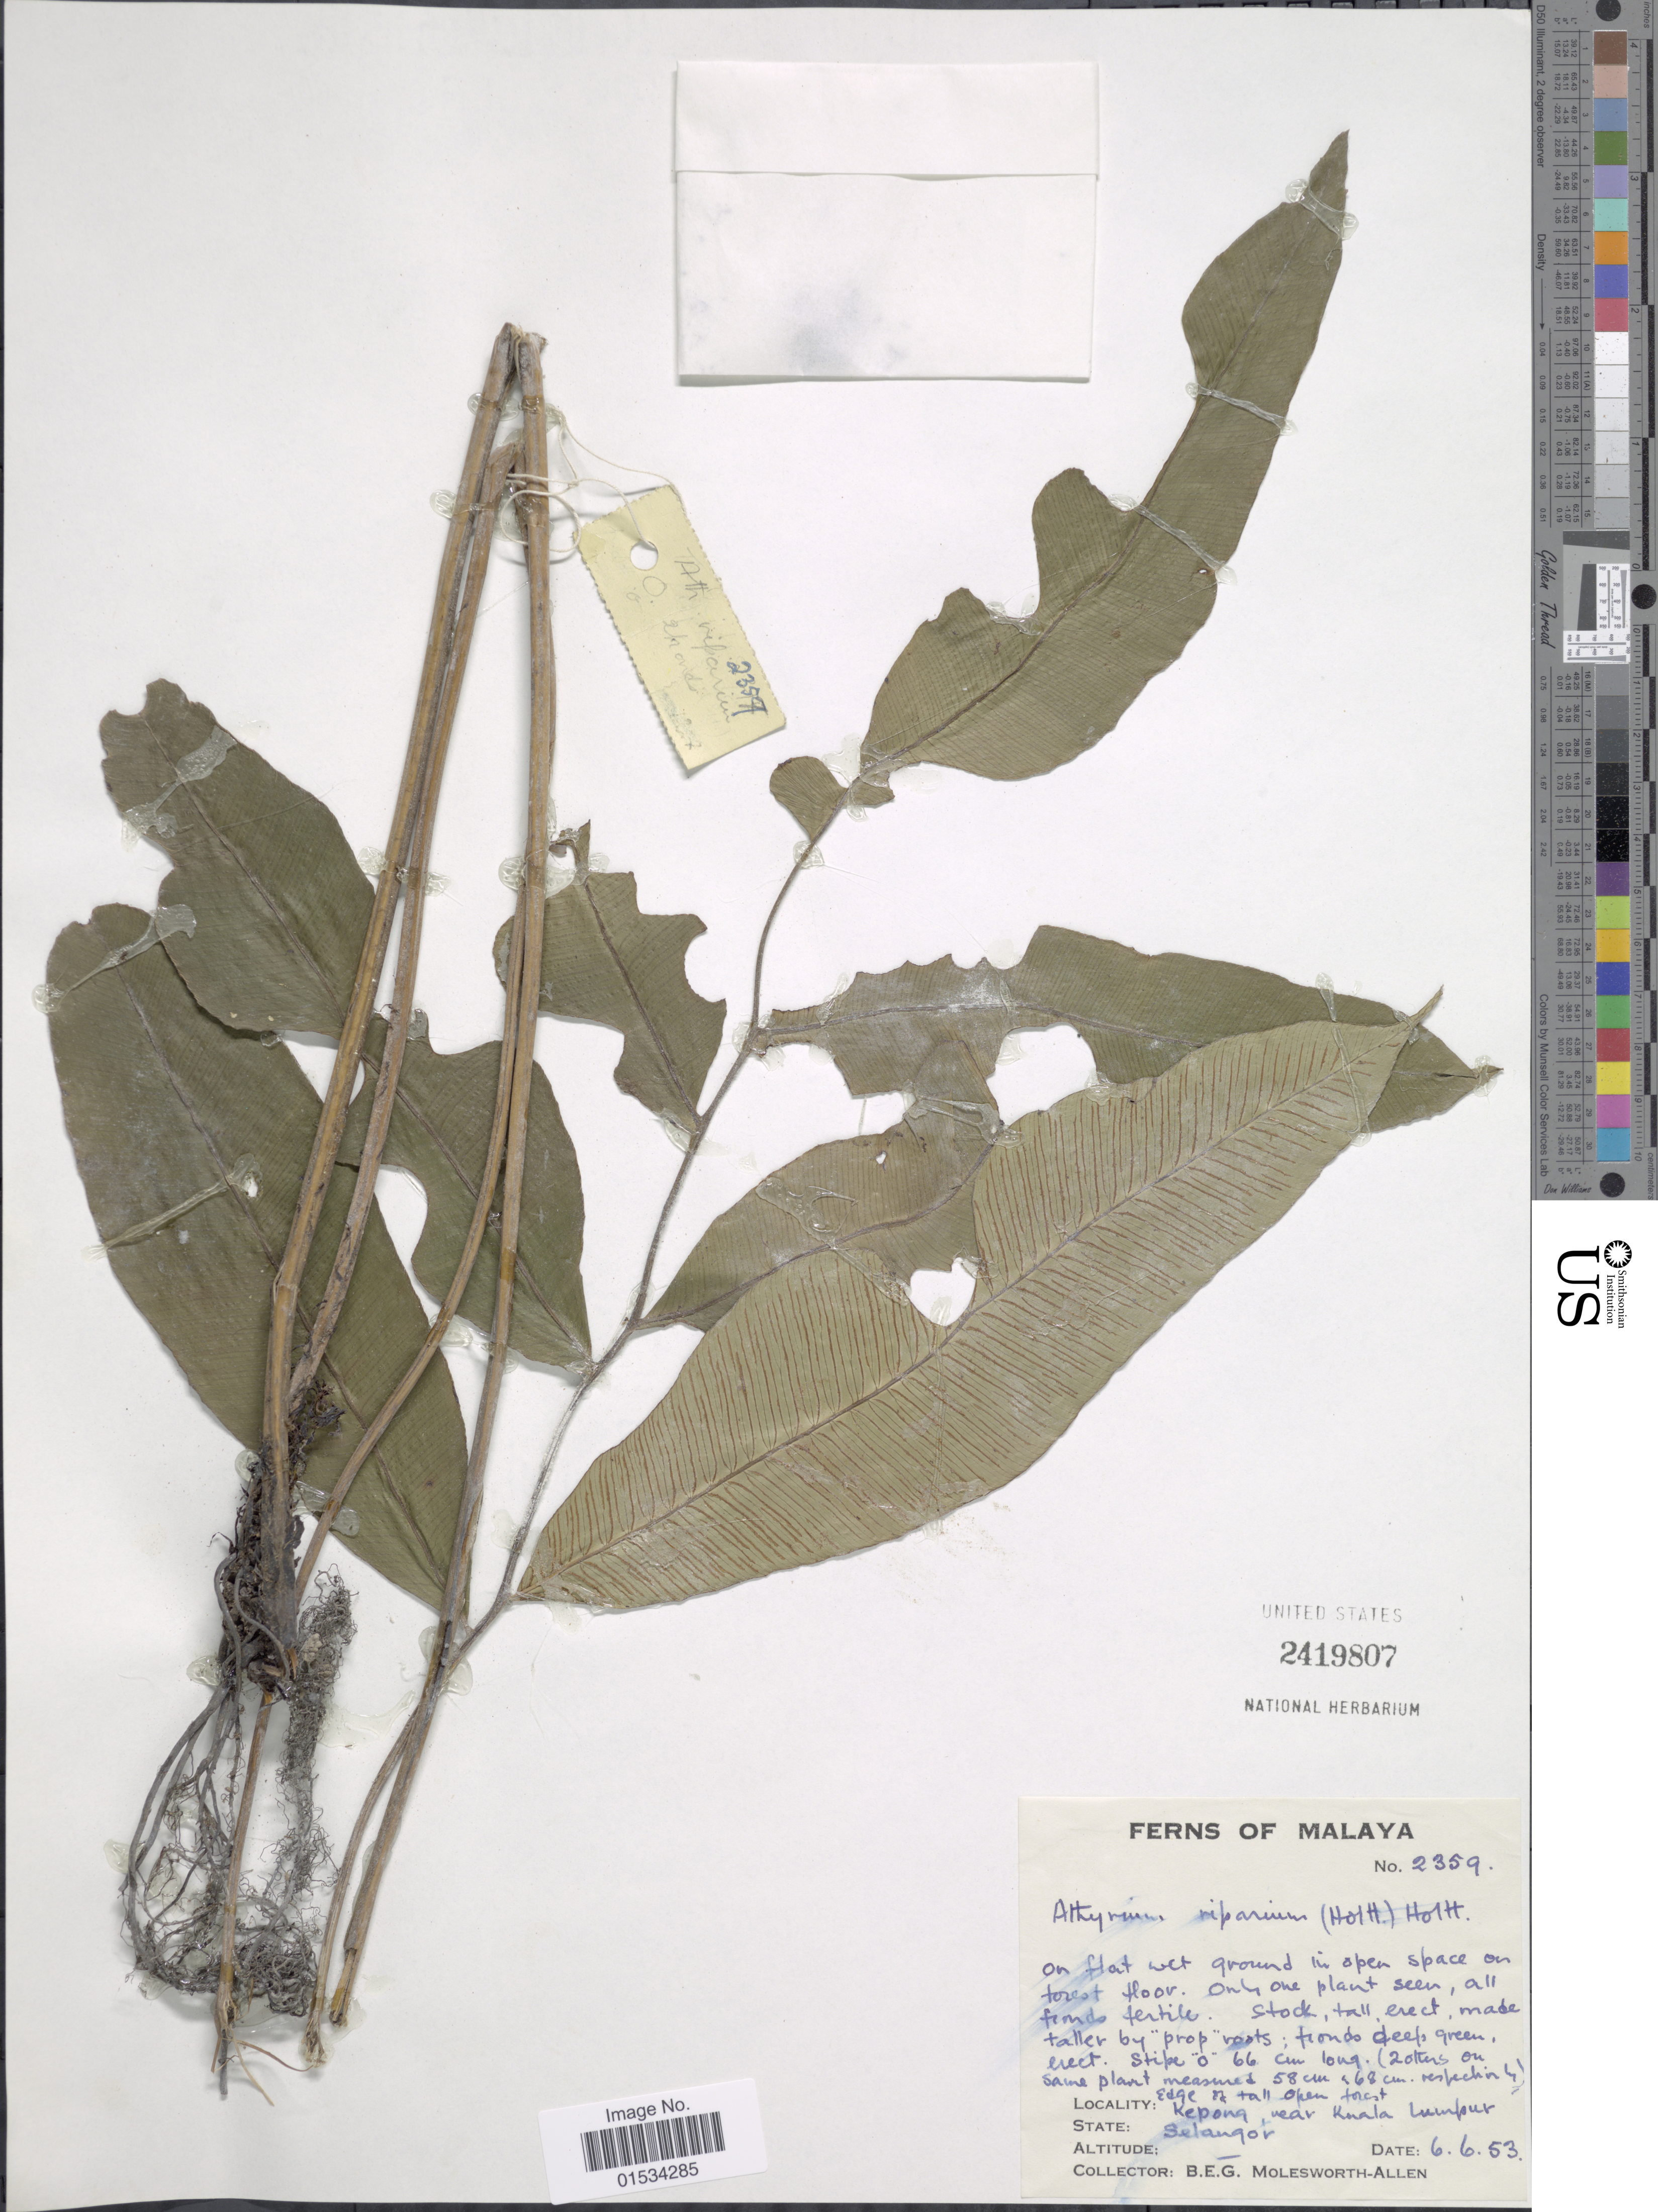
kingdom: Plantae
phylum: Tracheophyta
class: Polypodiopsida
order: Polypodiales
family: Athyriaceae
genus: Diplazium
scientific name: Diplazium riparium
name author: Holttum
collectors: B. E. G. Molesworth-Allen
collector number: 2359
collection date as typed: Transcribed d/m/y: 6/6/53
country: Malaysia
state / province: Kuala Lumpur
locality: Kepong, near Kuala Lumpur, Selangor.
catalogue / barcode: US 2419807